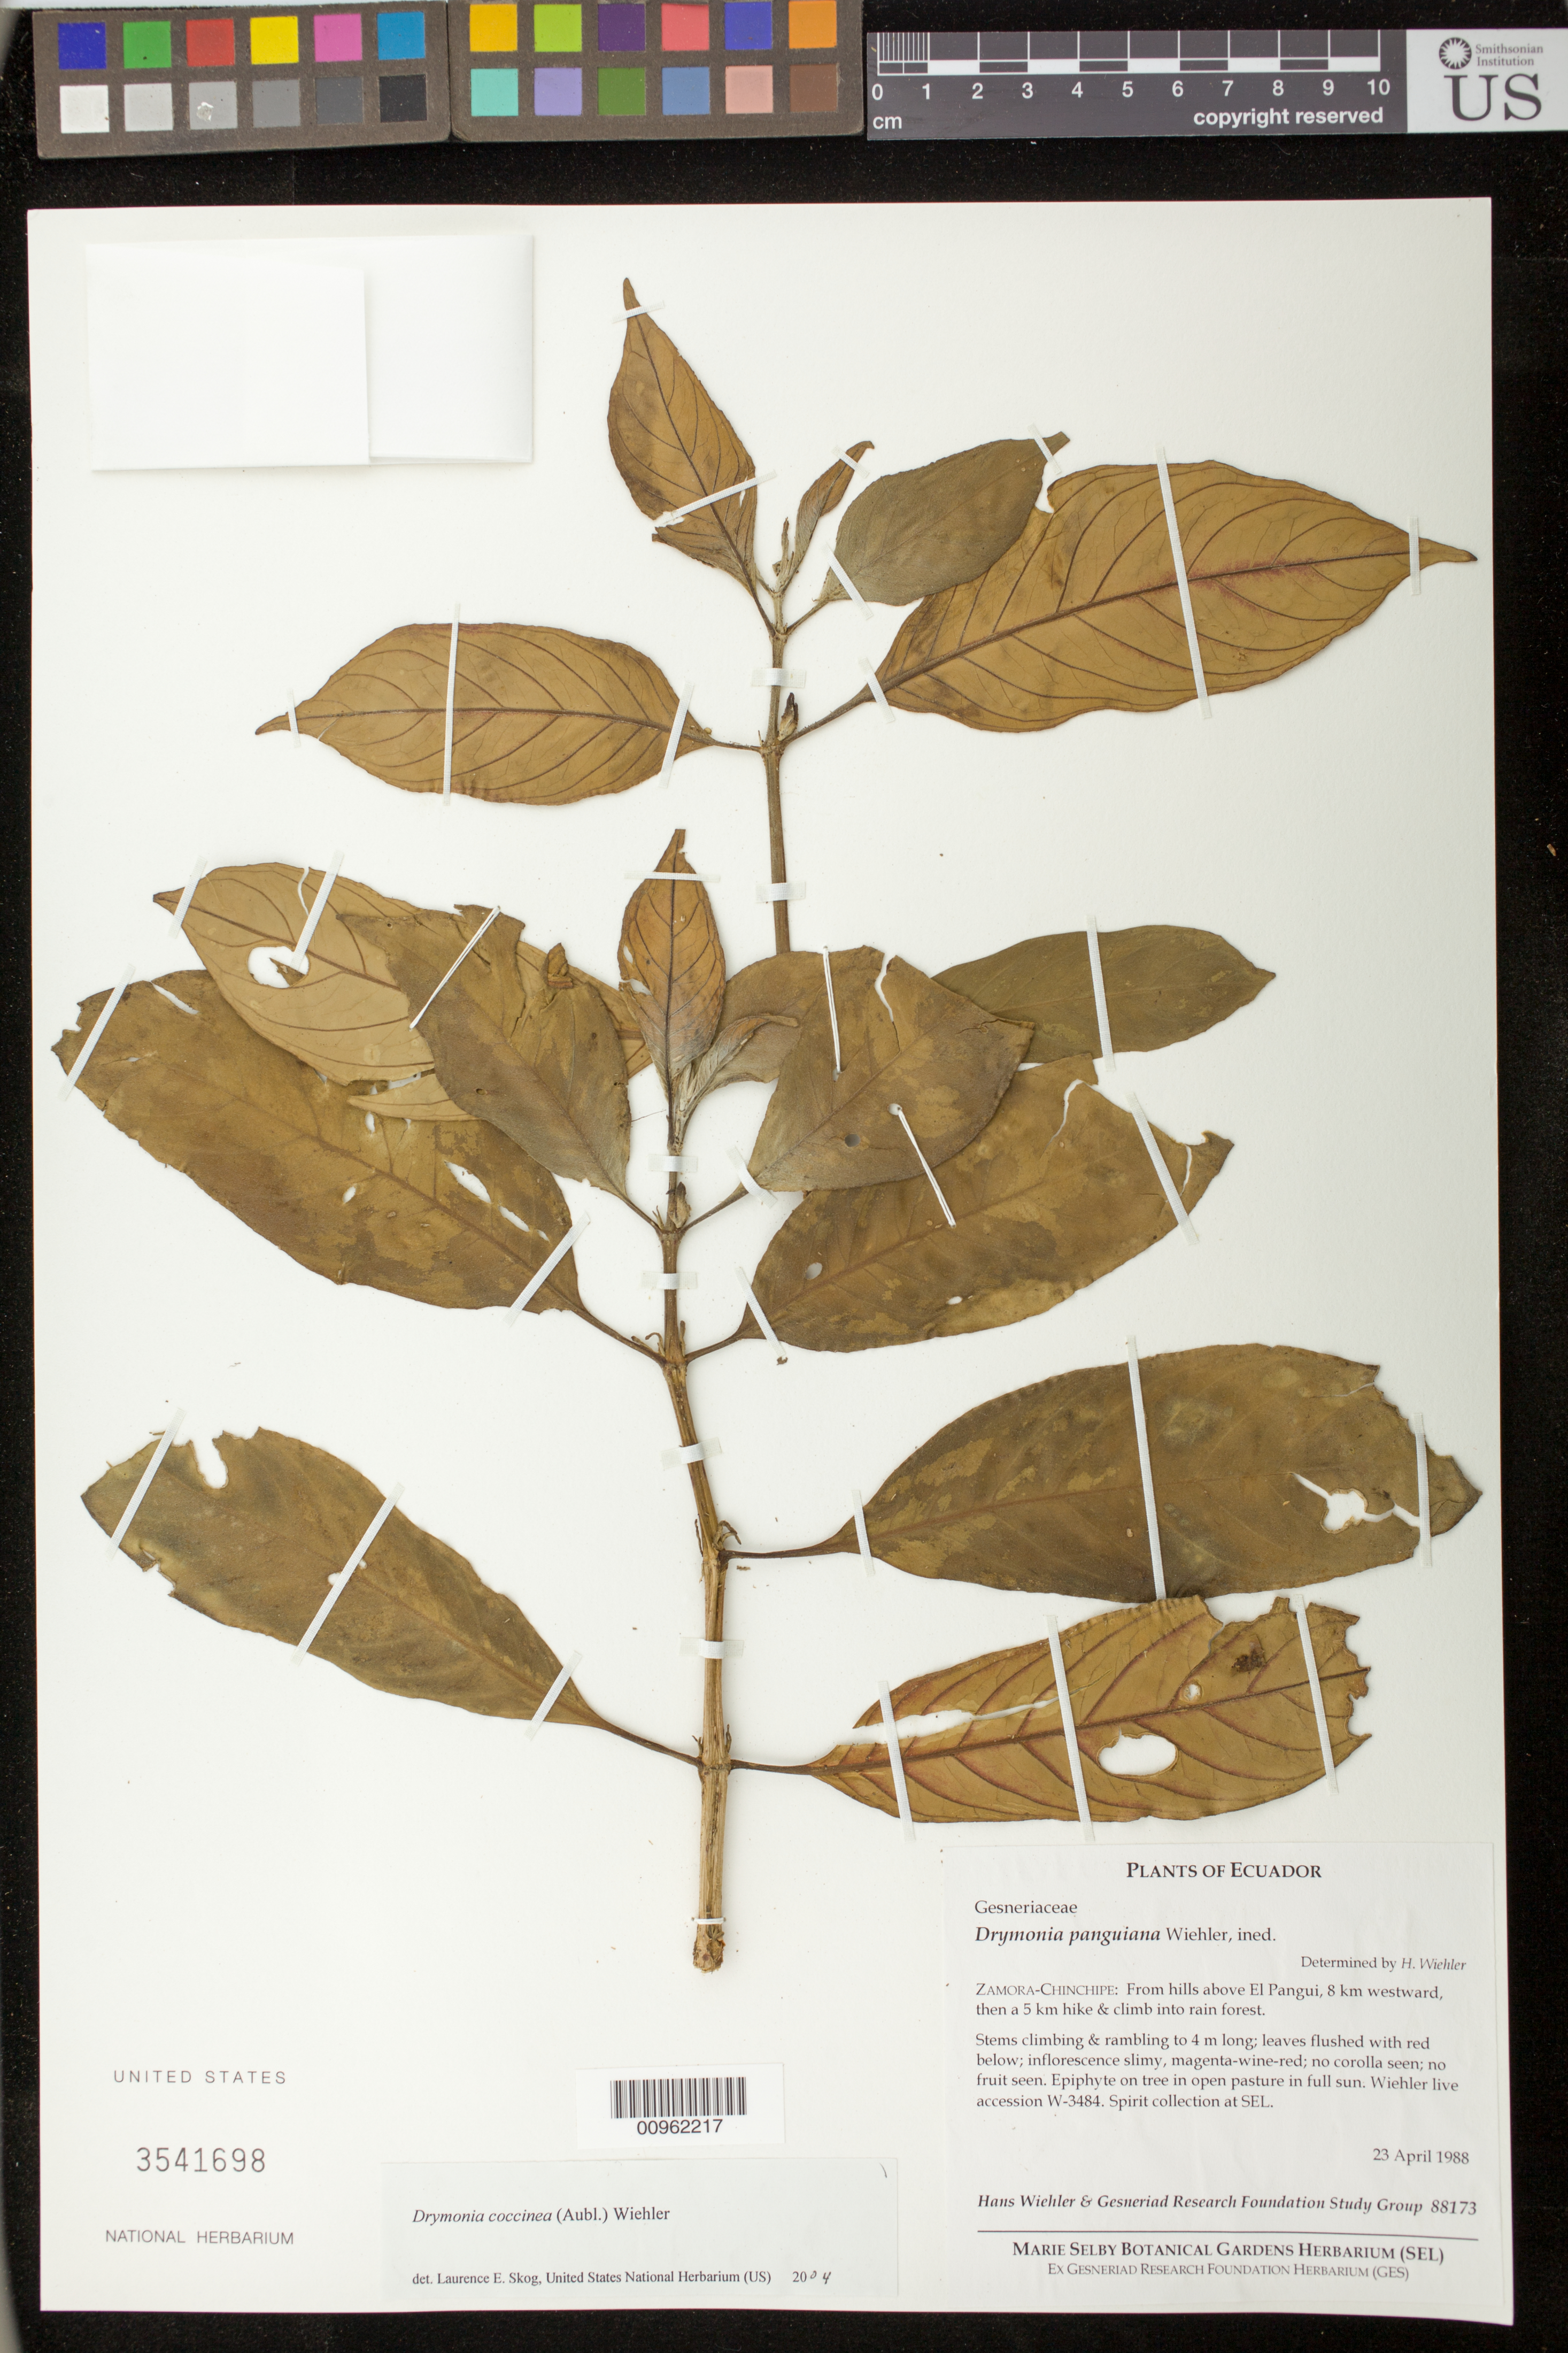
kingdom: Plantae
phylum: Tracheophyta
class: Magnoliopsida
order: Lamiales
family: Gesneriaceae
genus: Drymonia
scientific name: Drymonia coccinea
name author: (Aubl.) Wiehler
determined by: Skog, Laurence E.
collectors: H. J. Wiehler & GRF Study Group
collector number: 88173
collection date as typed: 23 Apr 1988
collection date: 1988-04-23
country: Ecuador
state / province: Zamora-Chinchipe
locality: Zamora-Chinchipe: from hills above El Pangui, 8 km westward, then a 5 km hike & climb into rain forest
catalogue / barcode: US 3541698